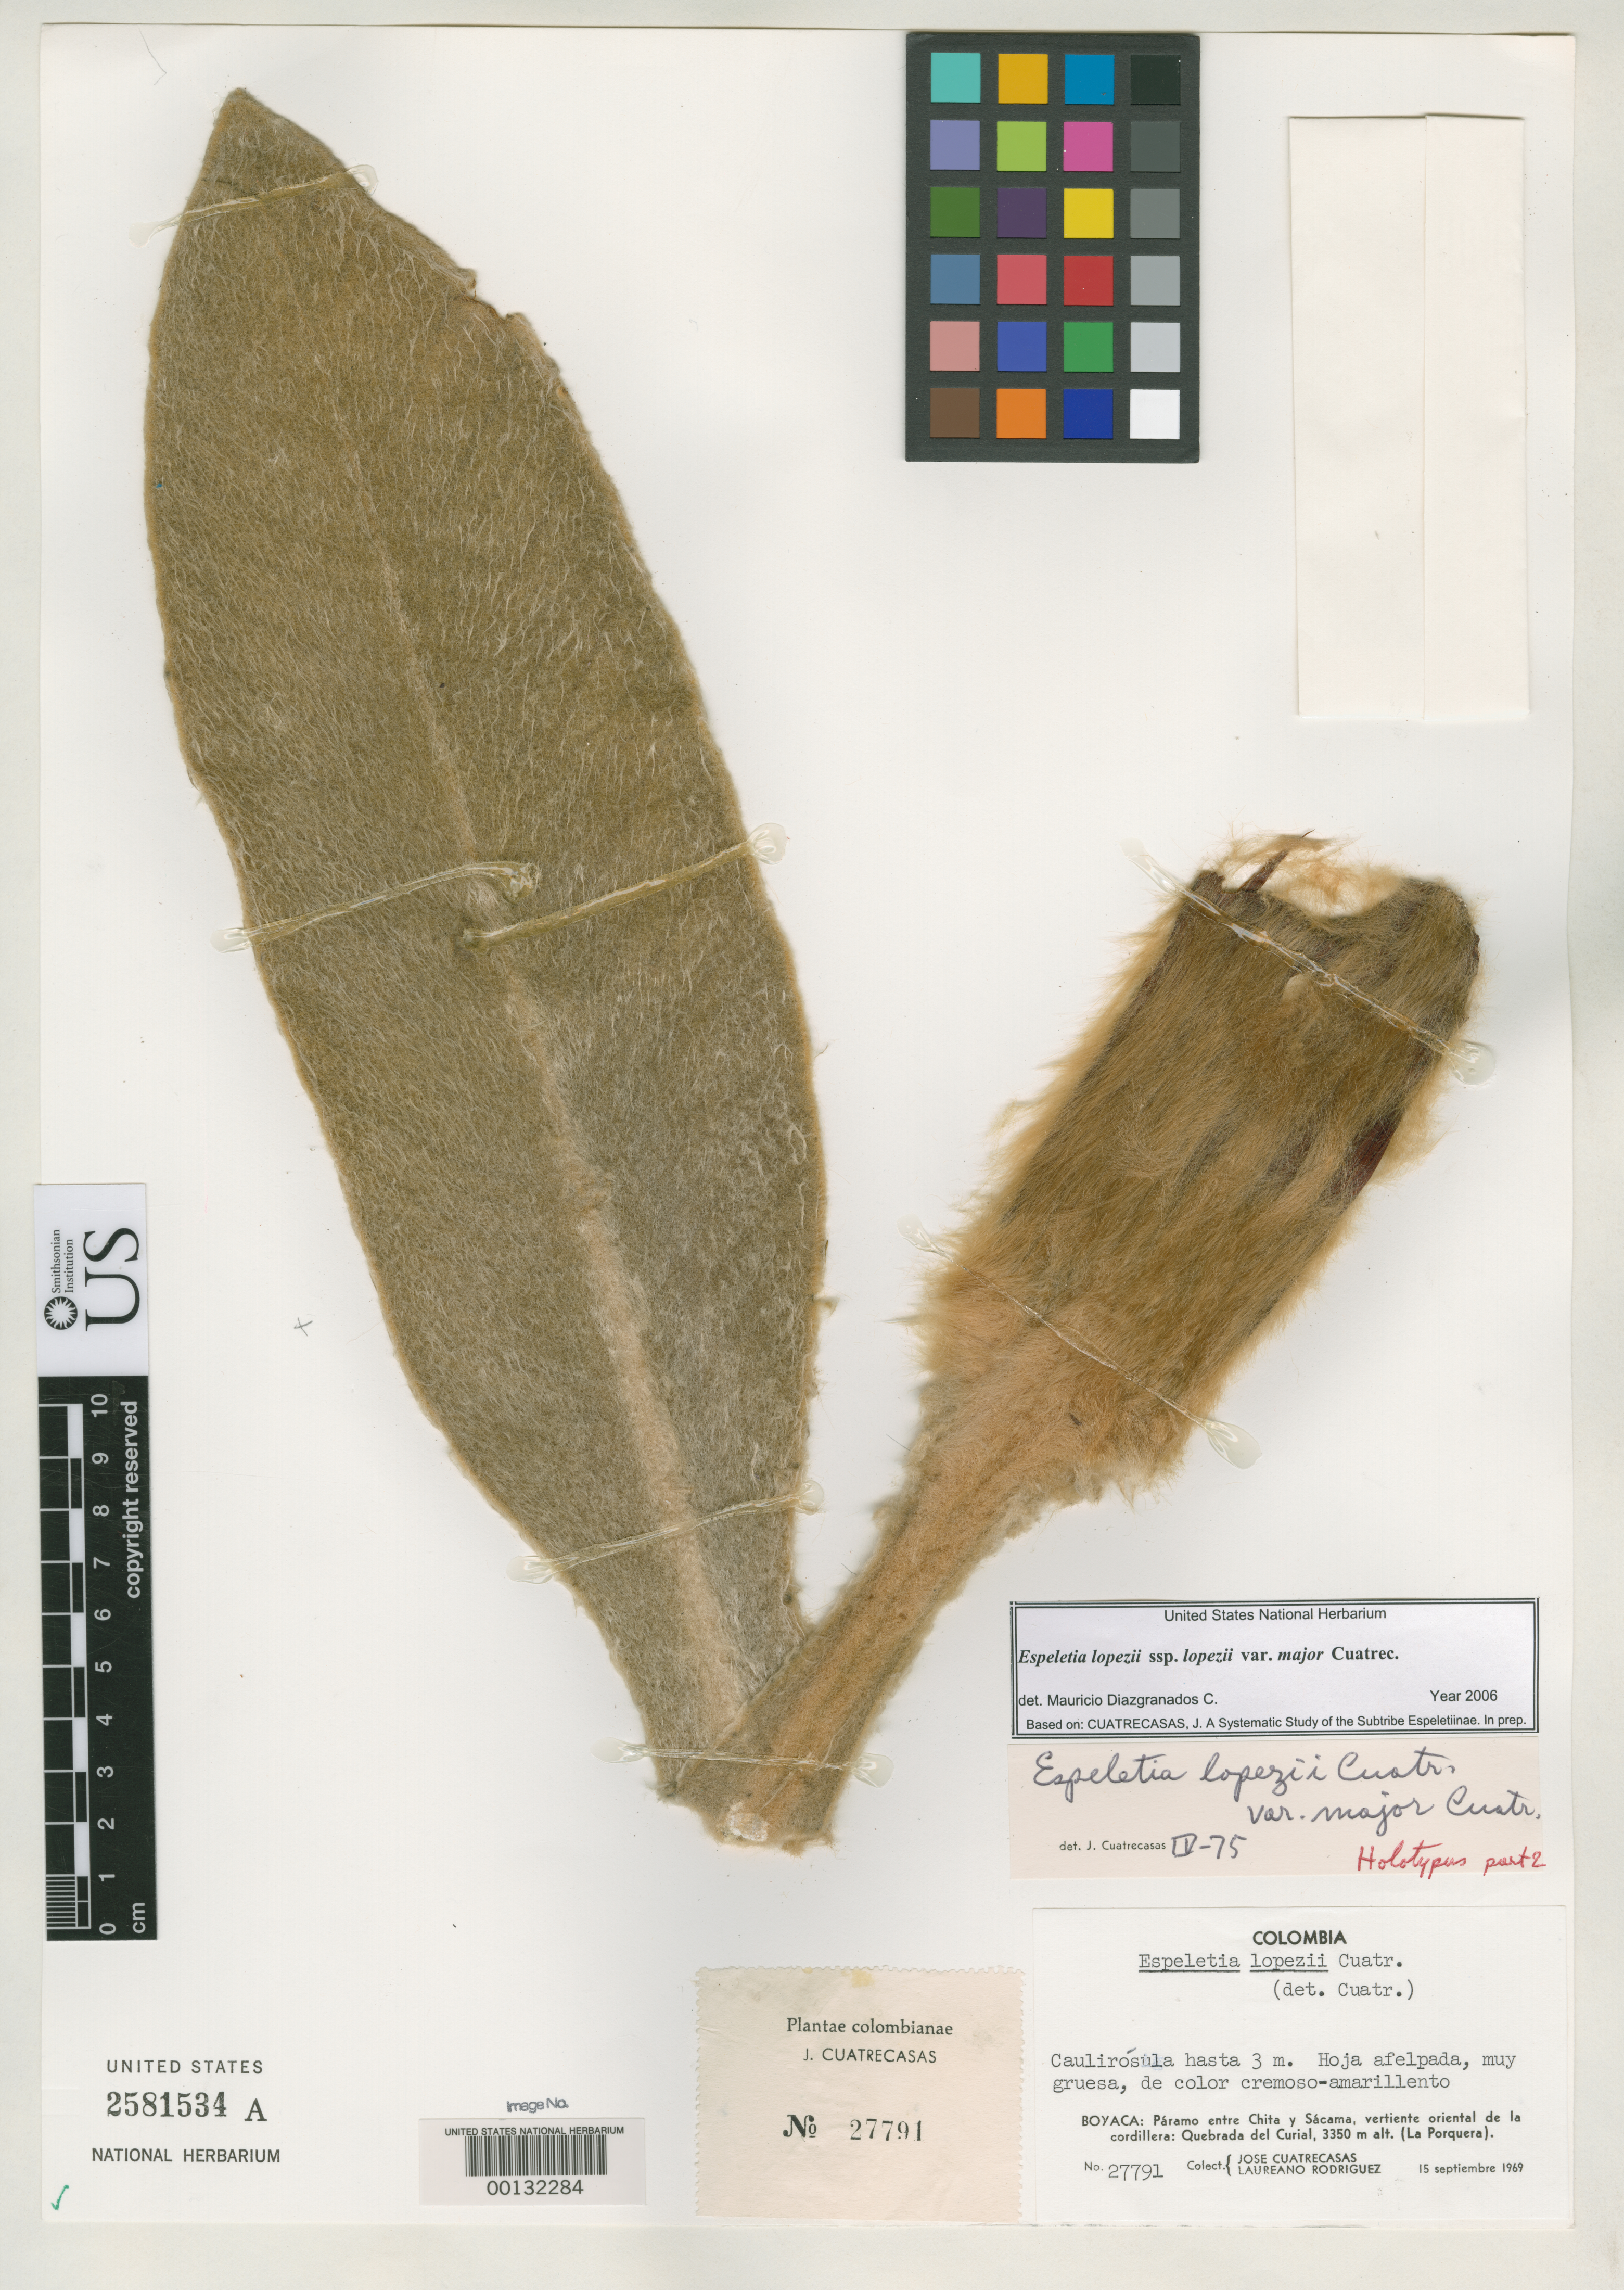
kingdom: Plantae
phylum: Tracheophyta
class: Magnoliopsida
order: Asterales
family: Asteraceae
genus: Espeletia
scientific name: Espeletia lopezii var. major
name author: Cuatrec.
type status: Holotype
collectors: J. Cuatrecasas & L. Rodriguez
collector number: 27791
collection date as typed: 15 Sep 1969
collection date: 1969-09-15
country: Colombia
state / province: Boyacá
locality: Páramo entre Chita & Sacama, Vertiente de la Cordillera, Quebrada del Curial, La Porquera. [Upland between Chita & Sacama, slope of the mountain range, Quebrada del Curial, La Porquera.]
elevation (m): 3350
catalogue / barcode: US 2581534A